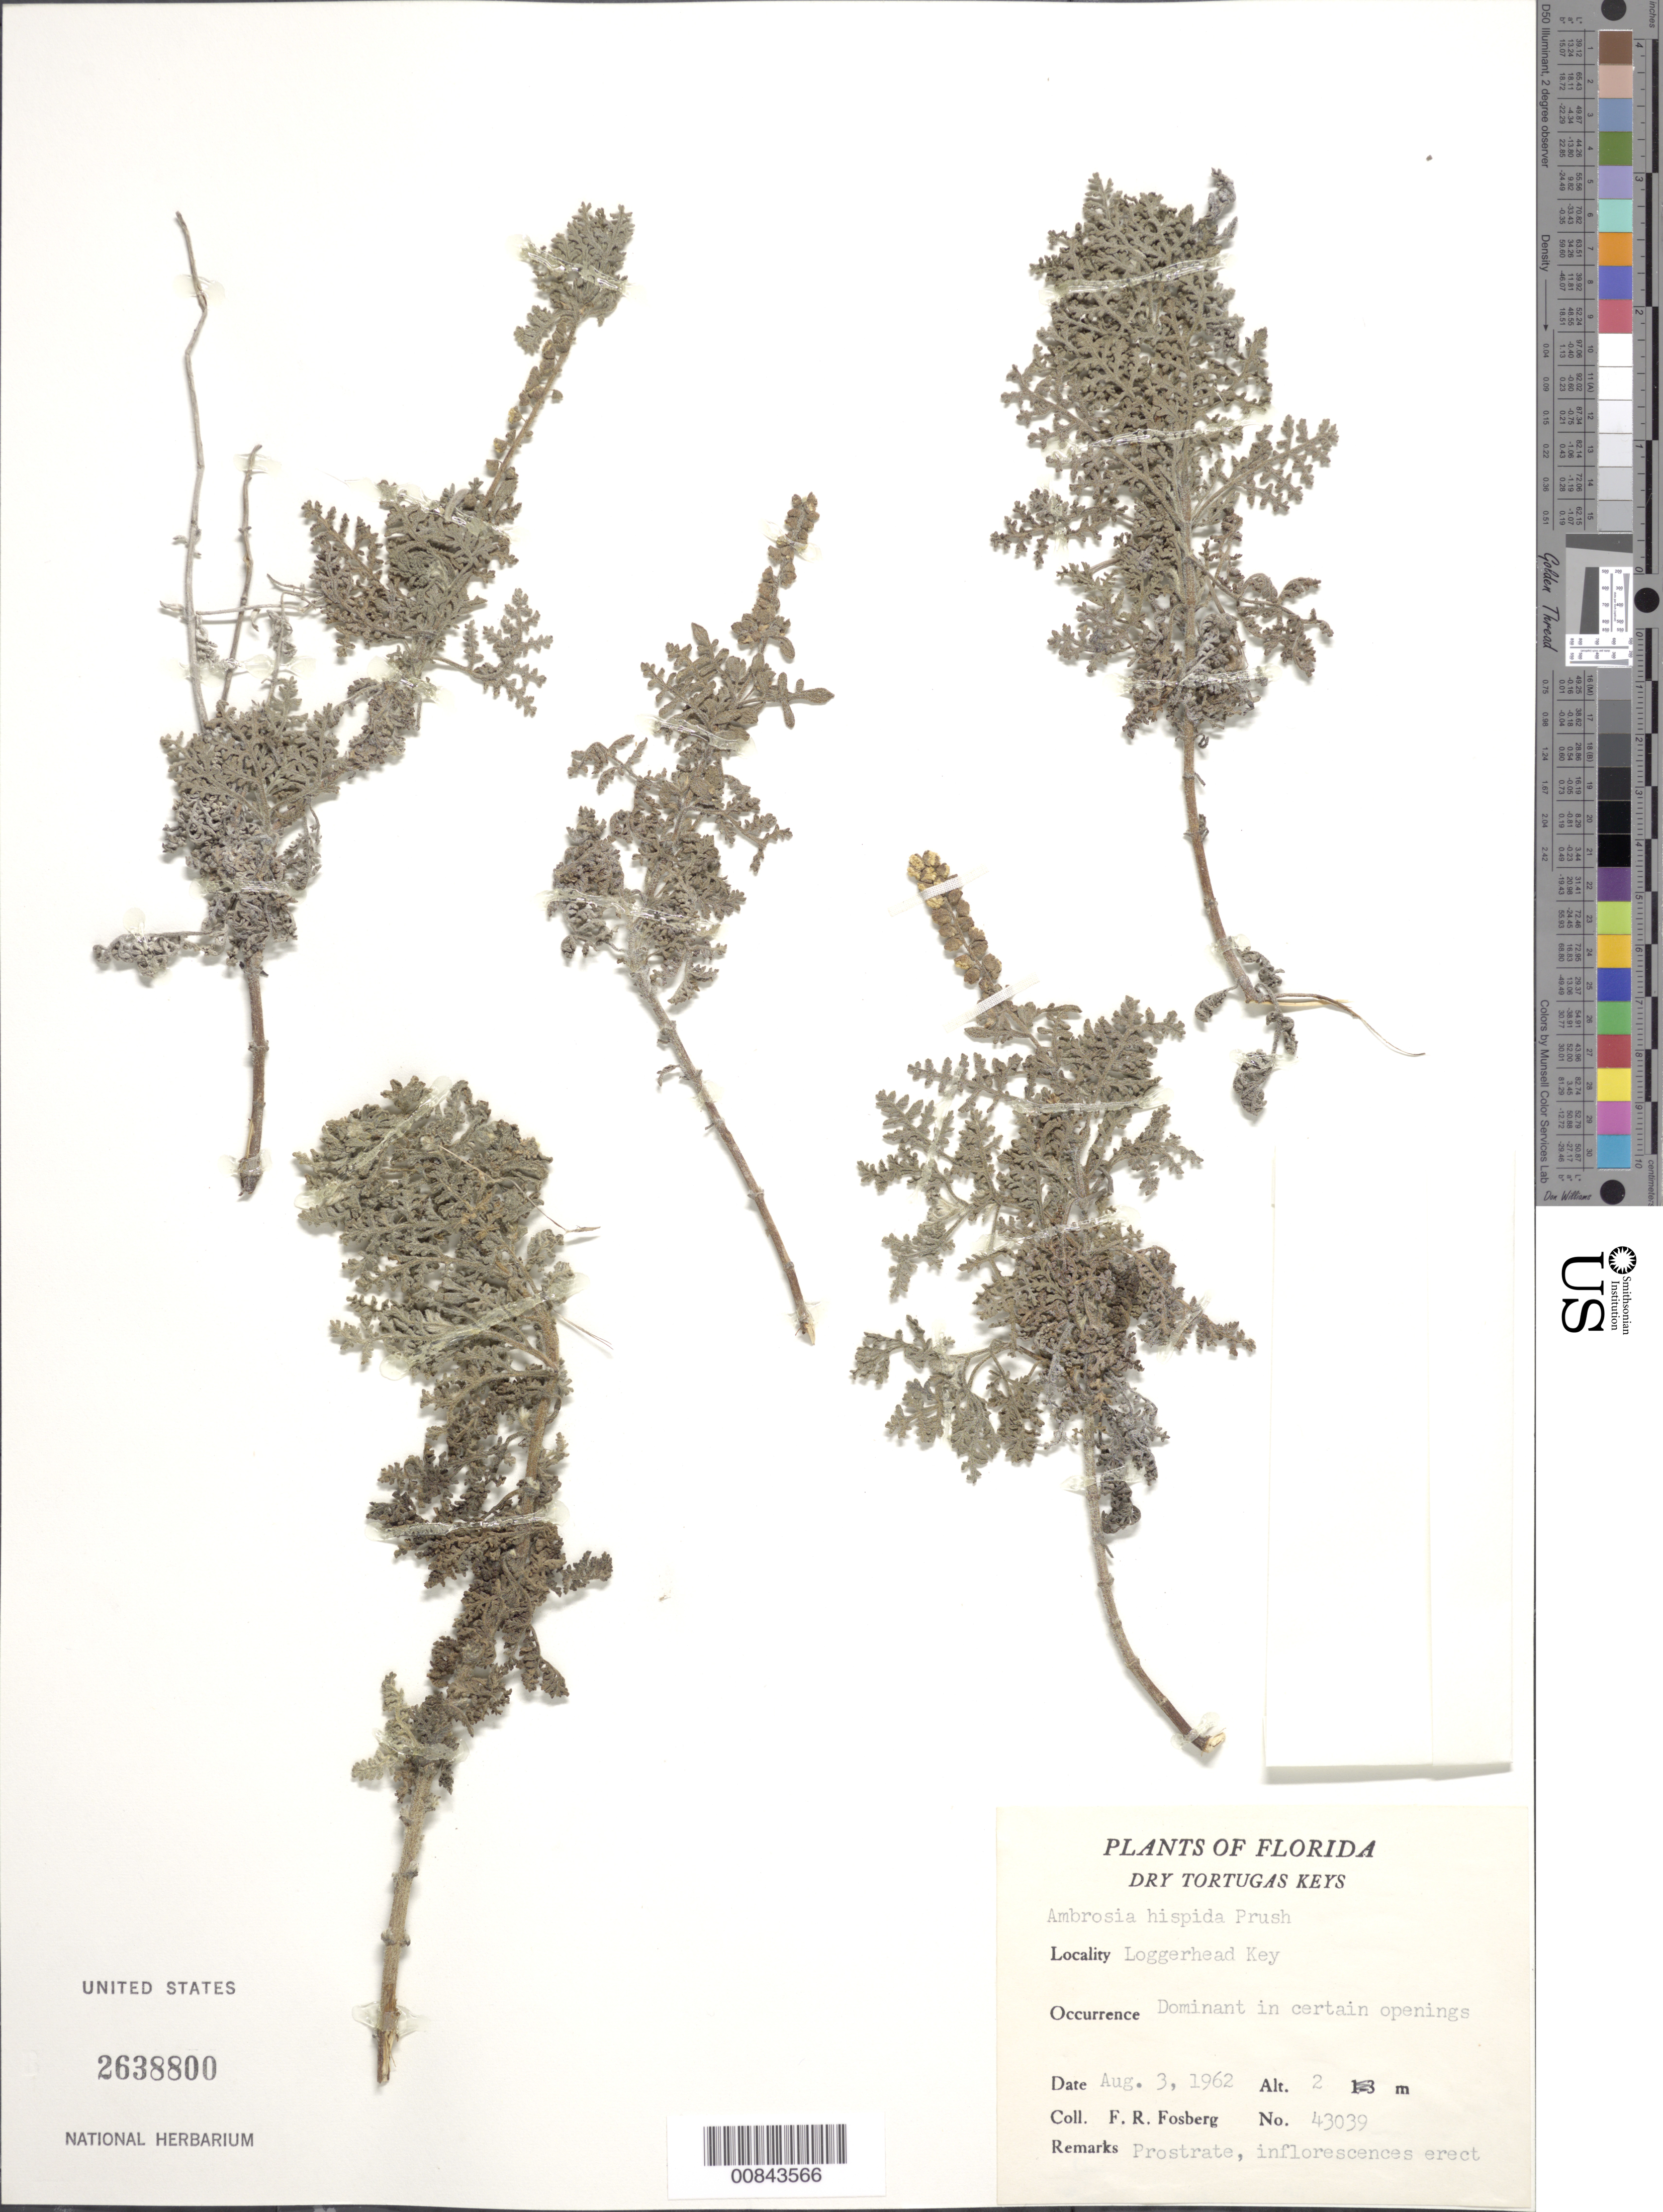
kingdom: Plantae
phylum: Tracheophyta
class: Magnoliopsida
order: Asterales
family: Asteraceae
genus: Ambrosia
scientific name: Ambrosia hispida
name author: Pursh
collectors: F. R. Fosberg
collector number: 43039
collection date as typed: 03 Aug 1962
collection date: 1962-08-03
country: United States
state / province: Florida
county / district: Monroe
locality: Loggerhead Key; Dry Tortugas Keys.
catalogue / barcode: US 2638800